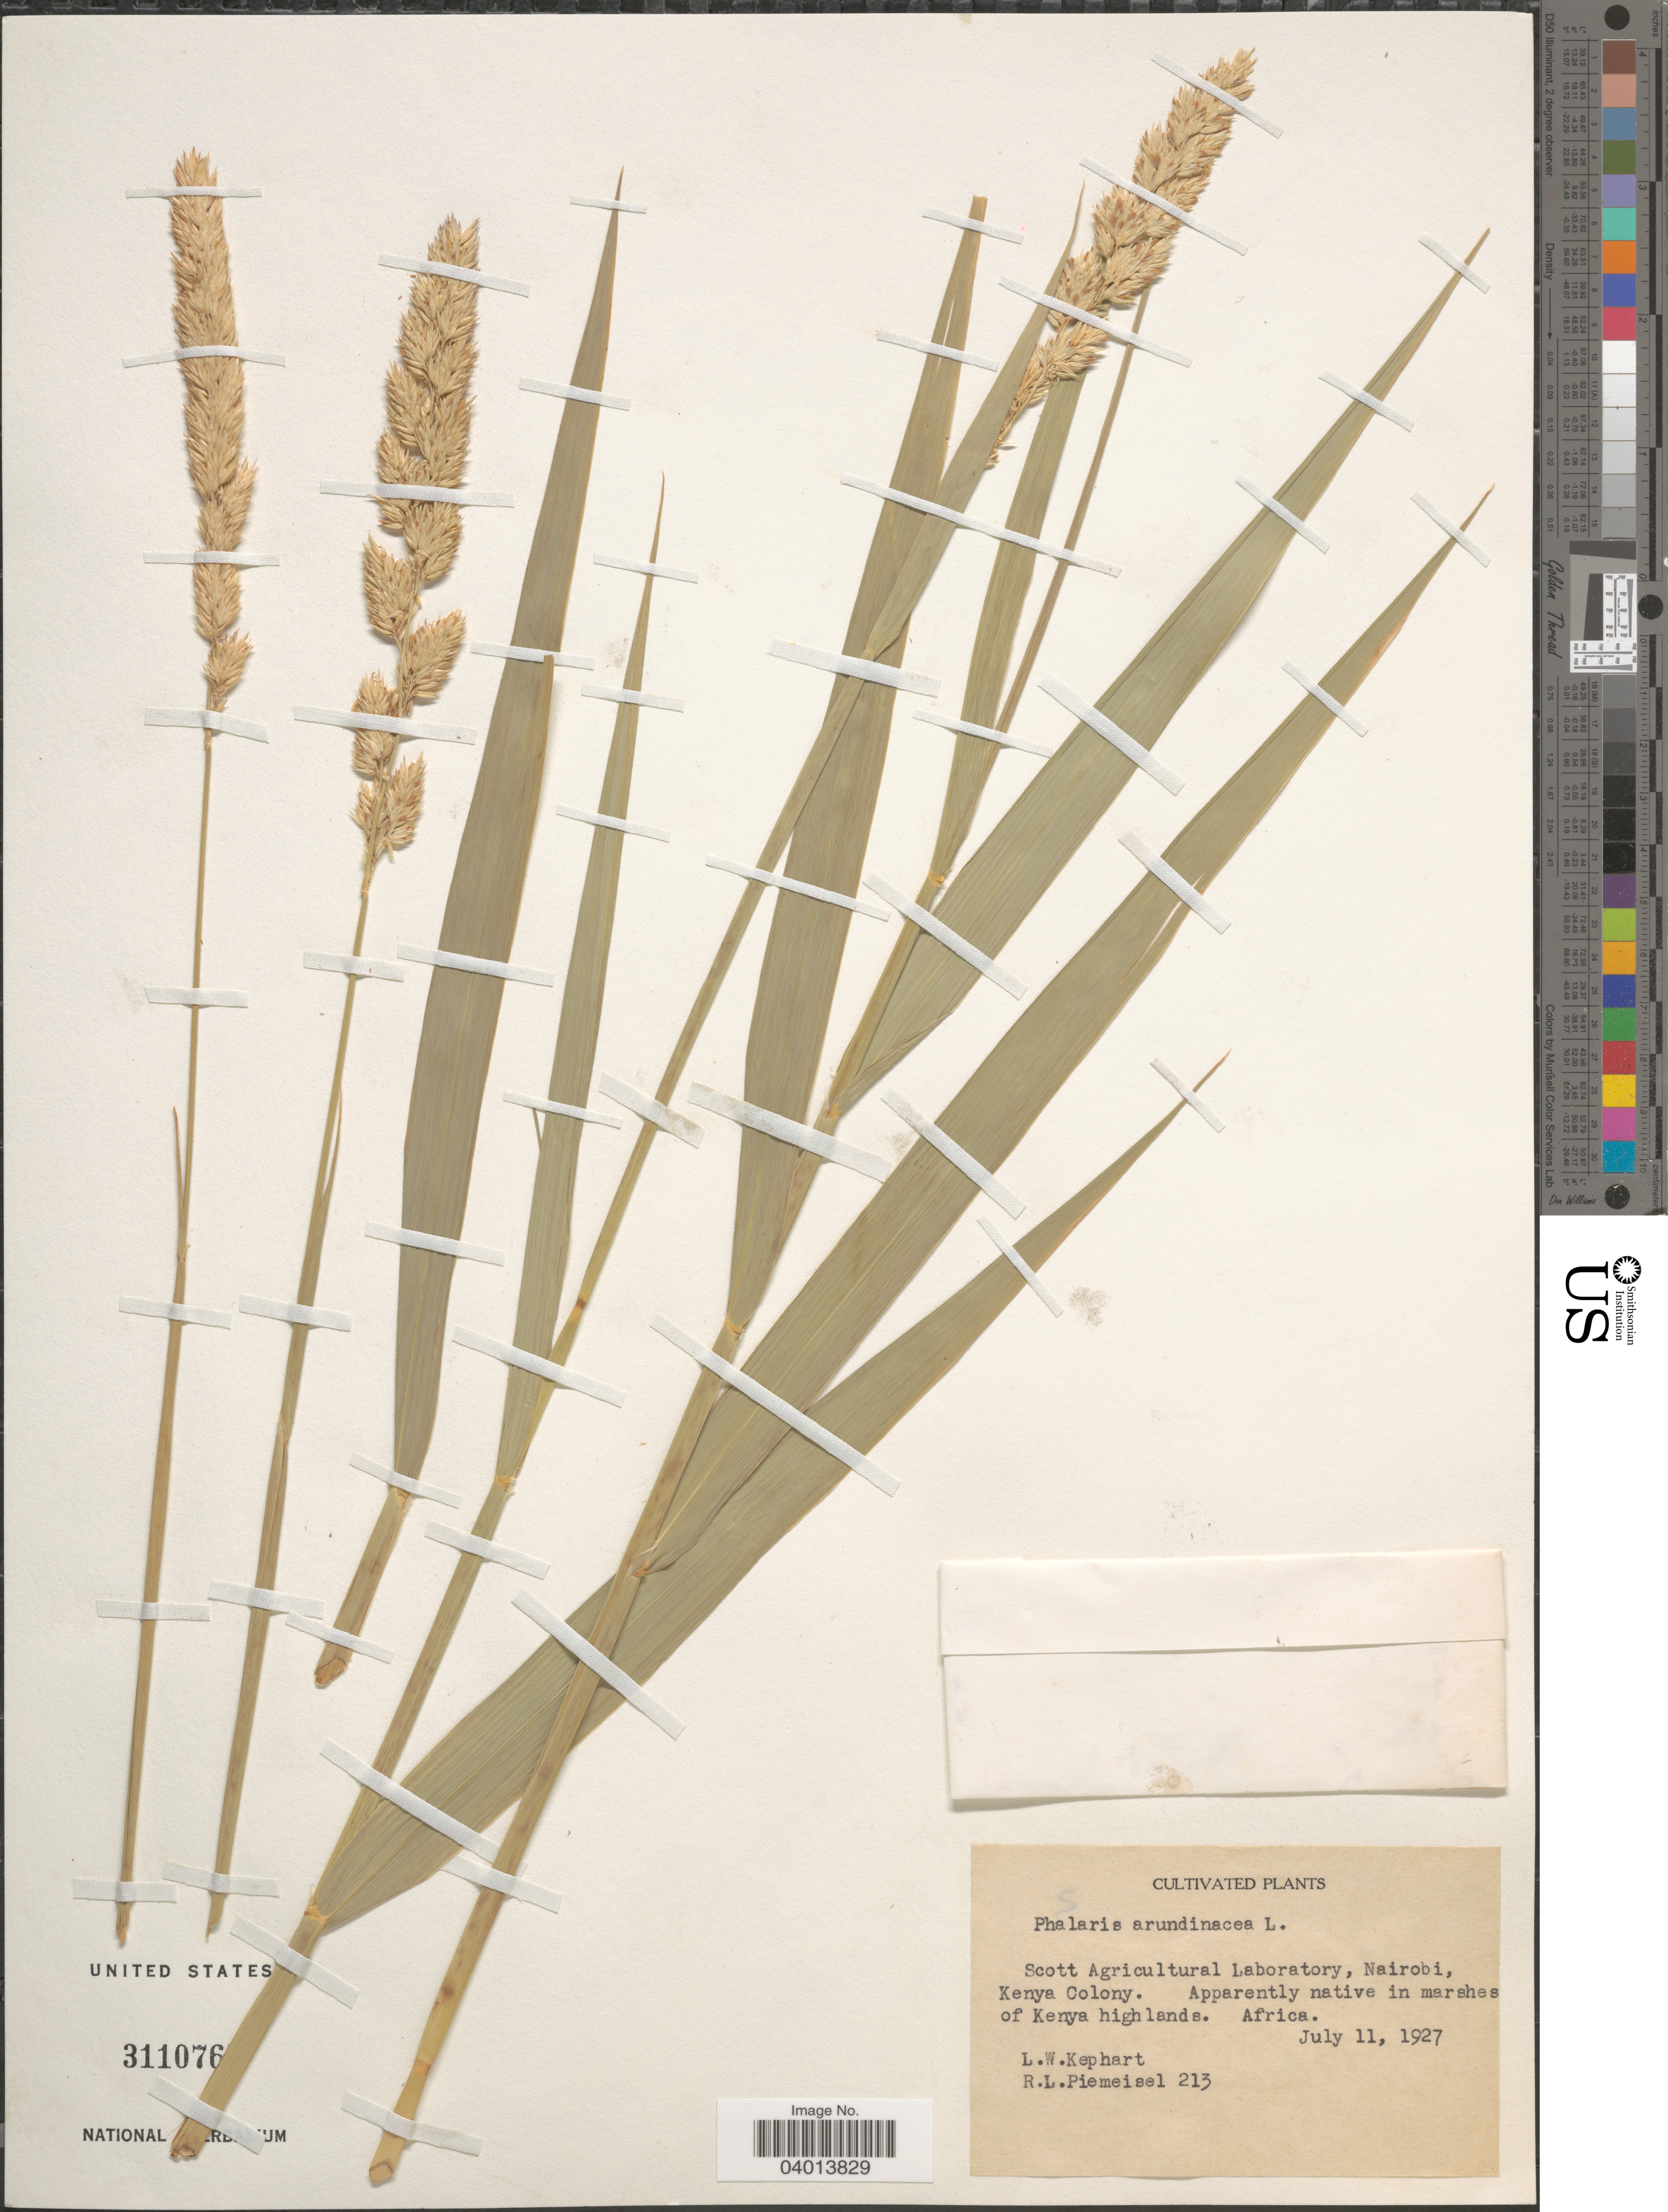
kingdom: Plantae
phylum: Tracheophyta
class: Liliopsida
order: Poales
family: Poaceae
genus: Phalaris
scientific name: Phalaris arundinacea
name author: L.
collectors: L. W. Kephart & R. L. Piemeisel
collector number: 213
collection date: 1927-07-11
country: Kenya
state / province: Nairobi Area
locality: Scott Agricultural Laboratory, Nairobi, Kenya Colony. In marshes of Kenya highlands.